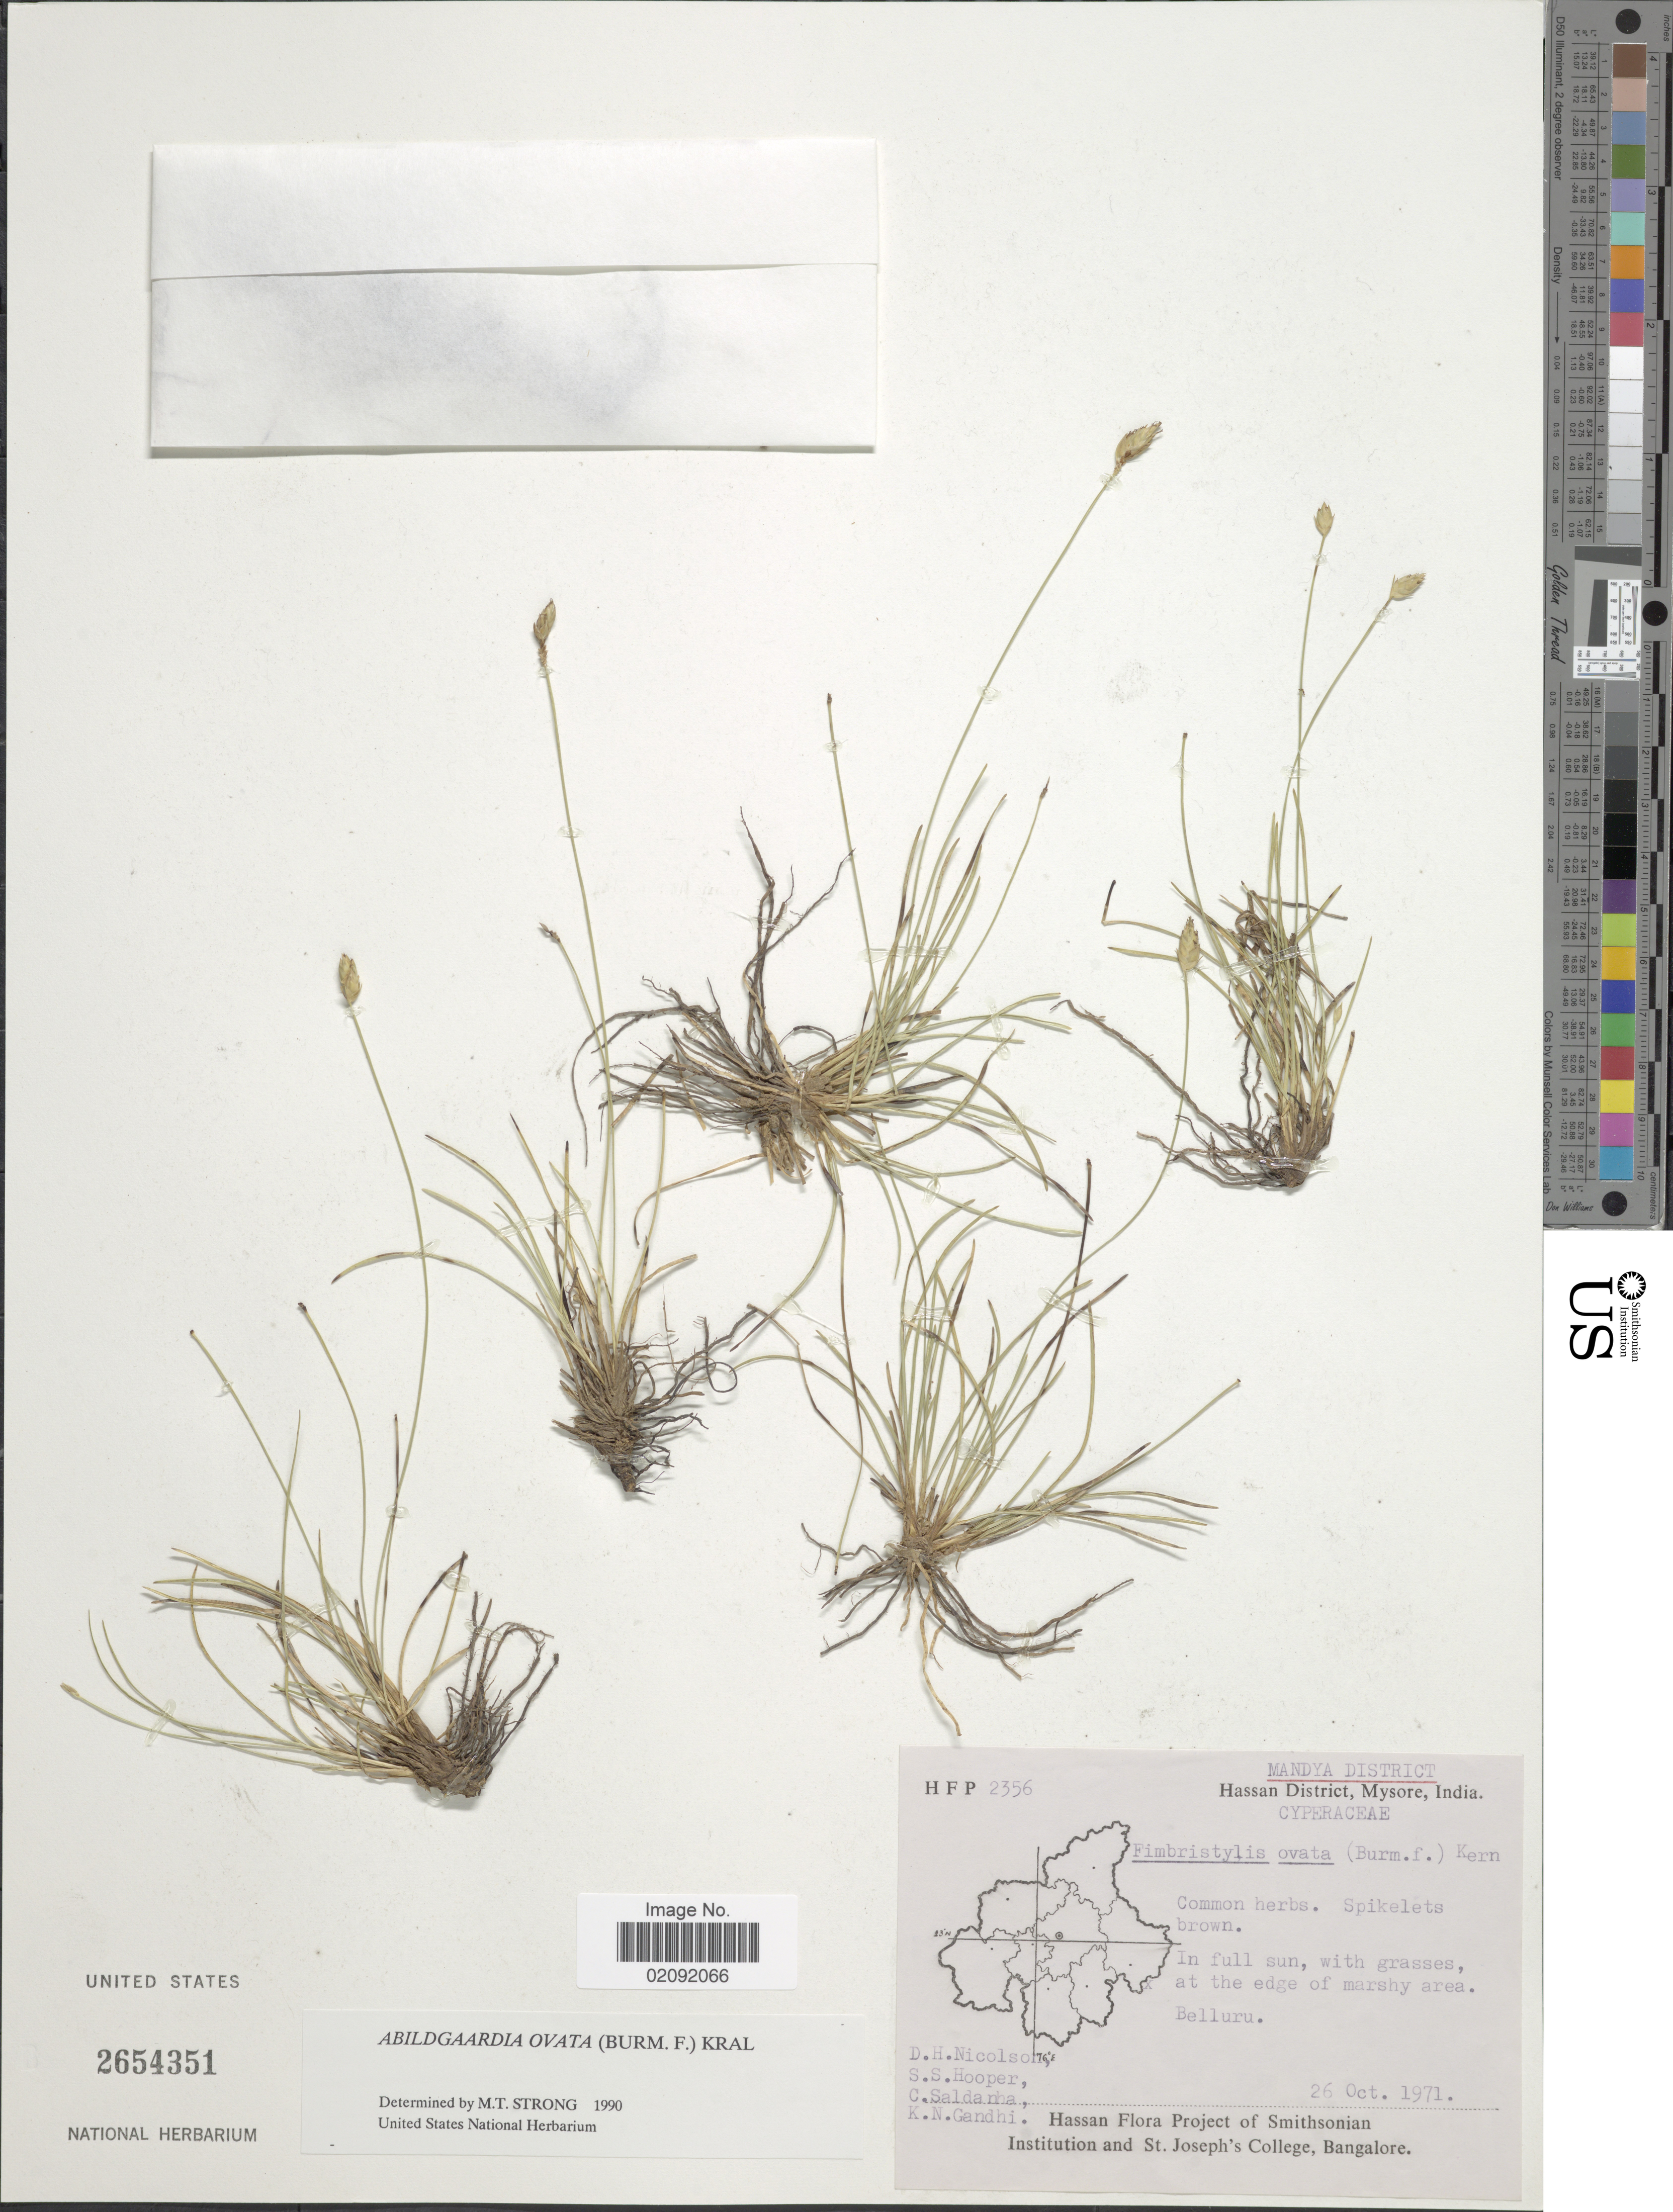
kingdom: Plantae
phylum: Tracheophyta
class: Liliopsida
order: Poales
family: Cyperaceae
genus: Abildgaardia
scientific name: Abildgaardia ovata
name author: (Burm. f.) Kral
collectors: D. H. Nicolson, S. S. Hooper, C. Saldanha & K. N. Gandhi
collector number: HFP 2356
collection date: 1971-10-26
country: India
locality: Hassan District, Mysore, at the edge of marshy area, Belluru.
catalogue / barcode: US 2654351